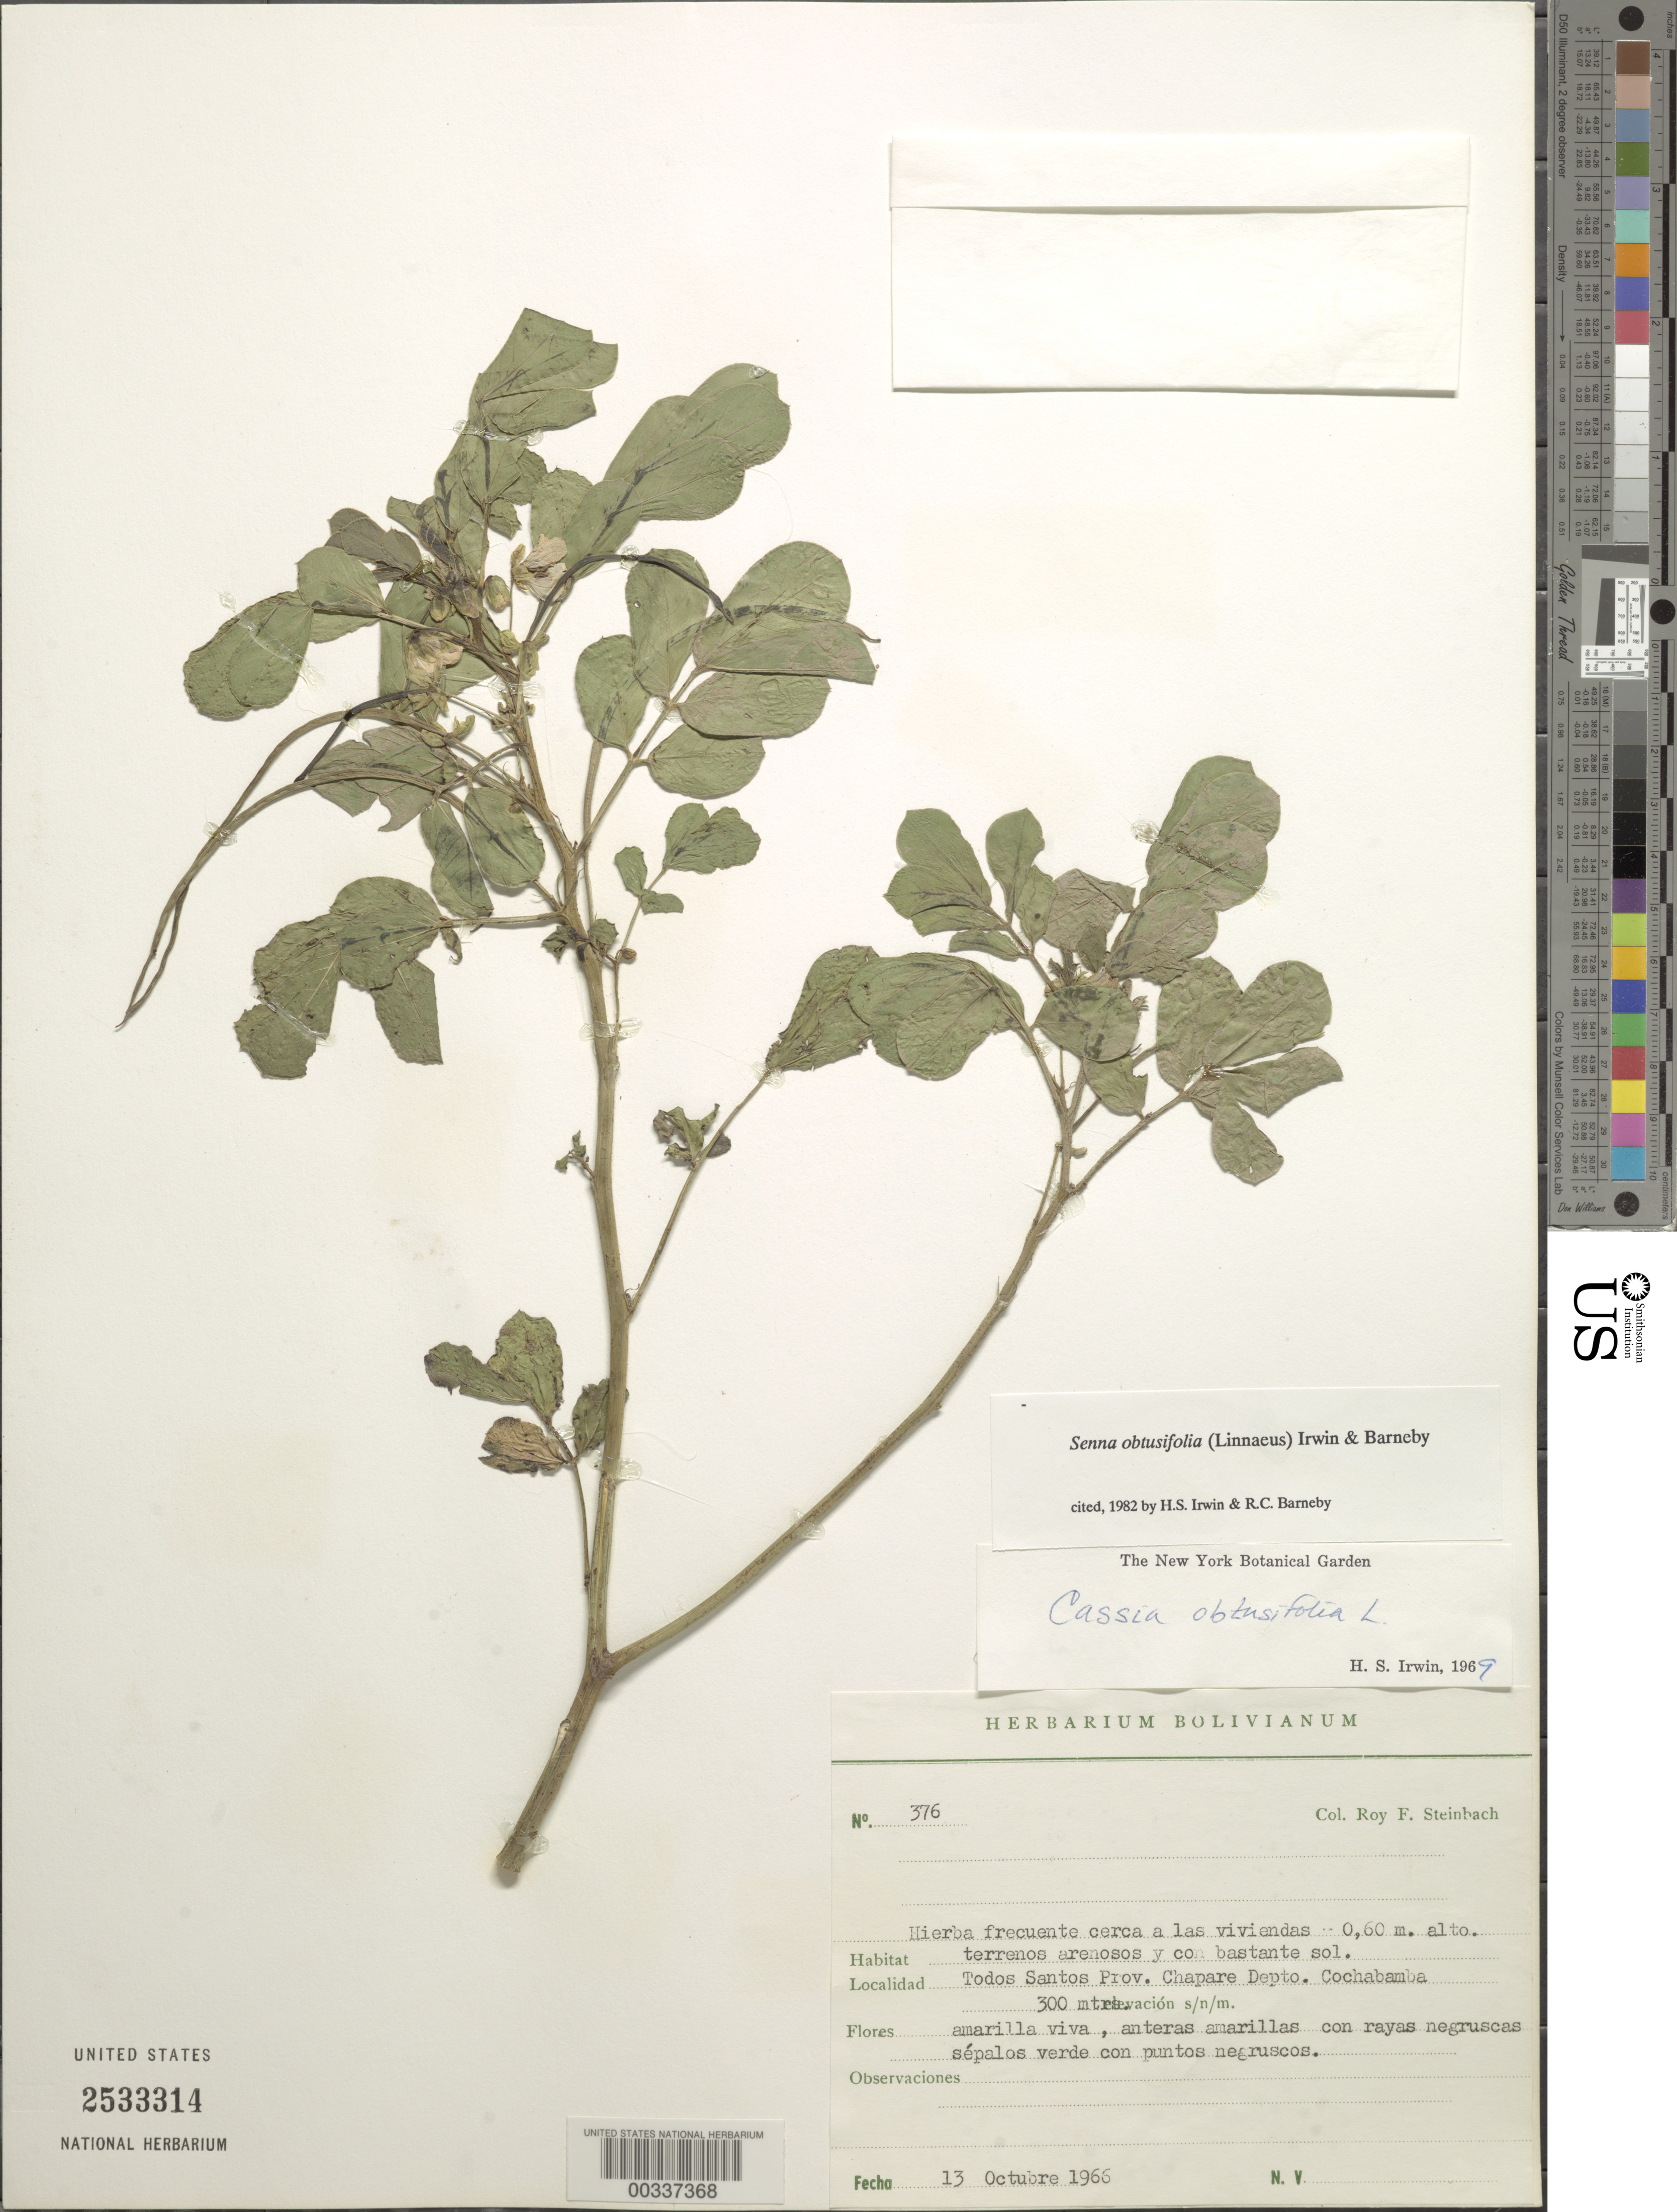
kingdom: Plantae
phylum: Tracheophyta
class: Magnoliopsida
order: Fabales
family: Fabaceae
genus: Senna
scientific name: Senna obtusifolia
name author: (L.) H.S. Irwin & Barneby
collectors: R. F. Steinbach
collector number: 376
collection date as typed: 13 Oct 1966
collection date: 1966-10-13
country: Bolivia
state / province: Cochabamba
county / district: Chaparé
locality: Todos Santos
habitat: Sandy soil with enough sun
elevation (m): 300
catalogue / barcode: US 2533314